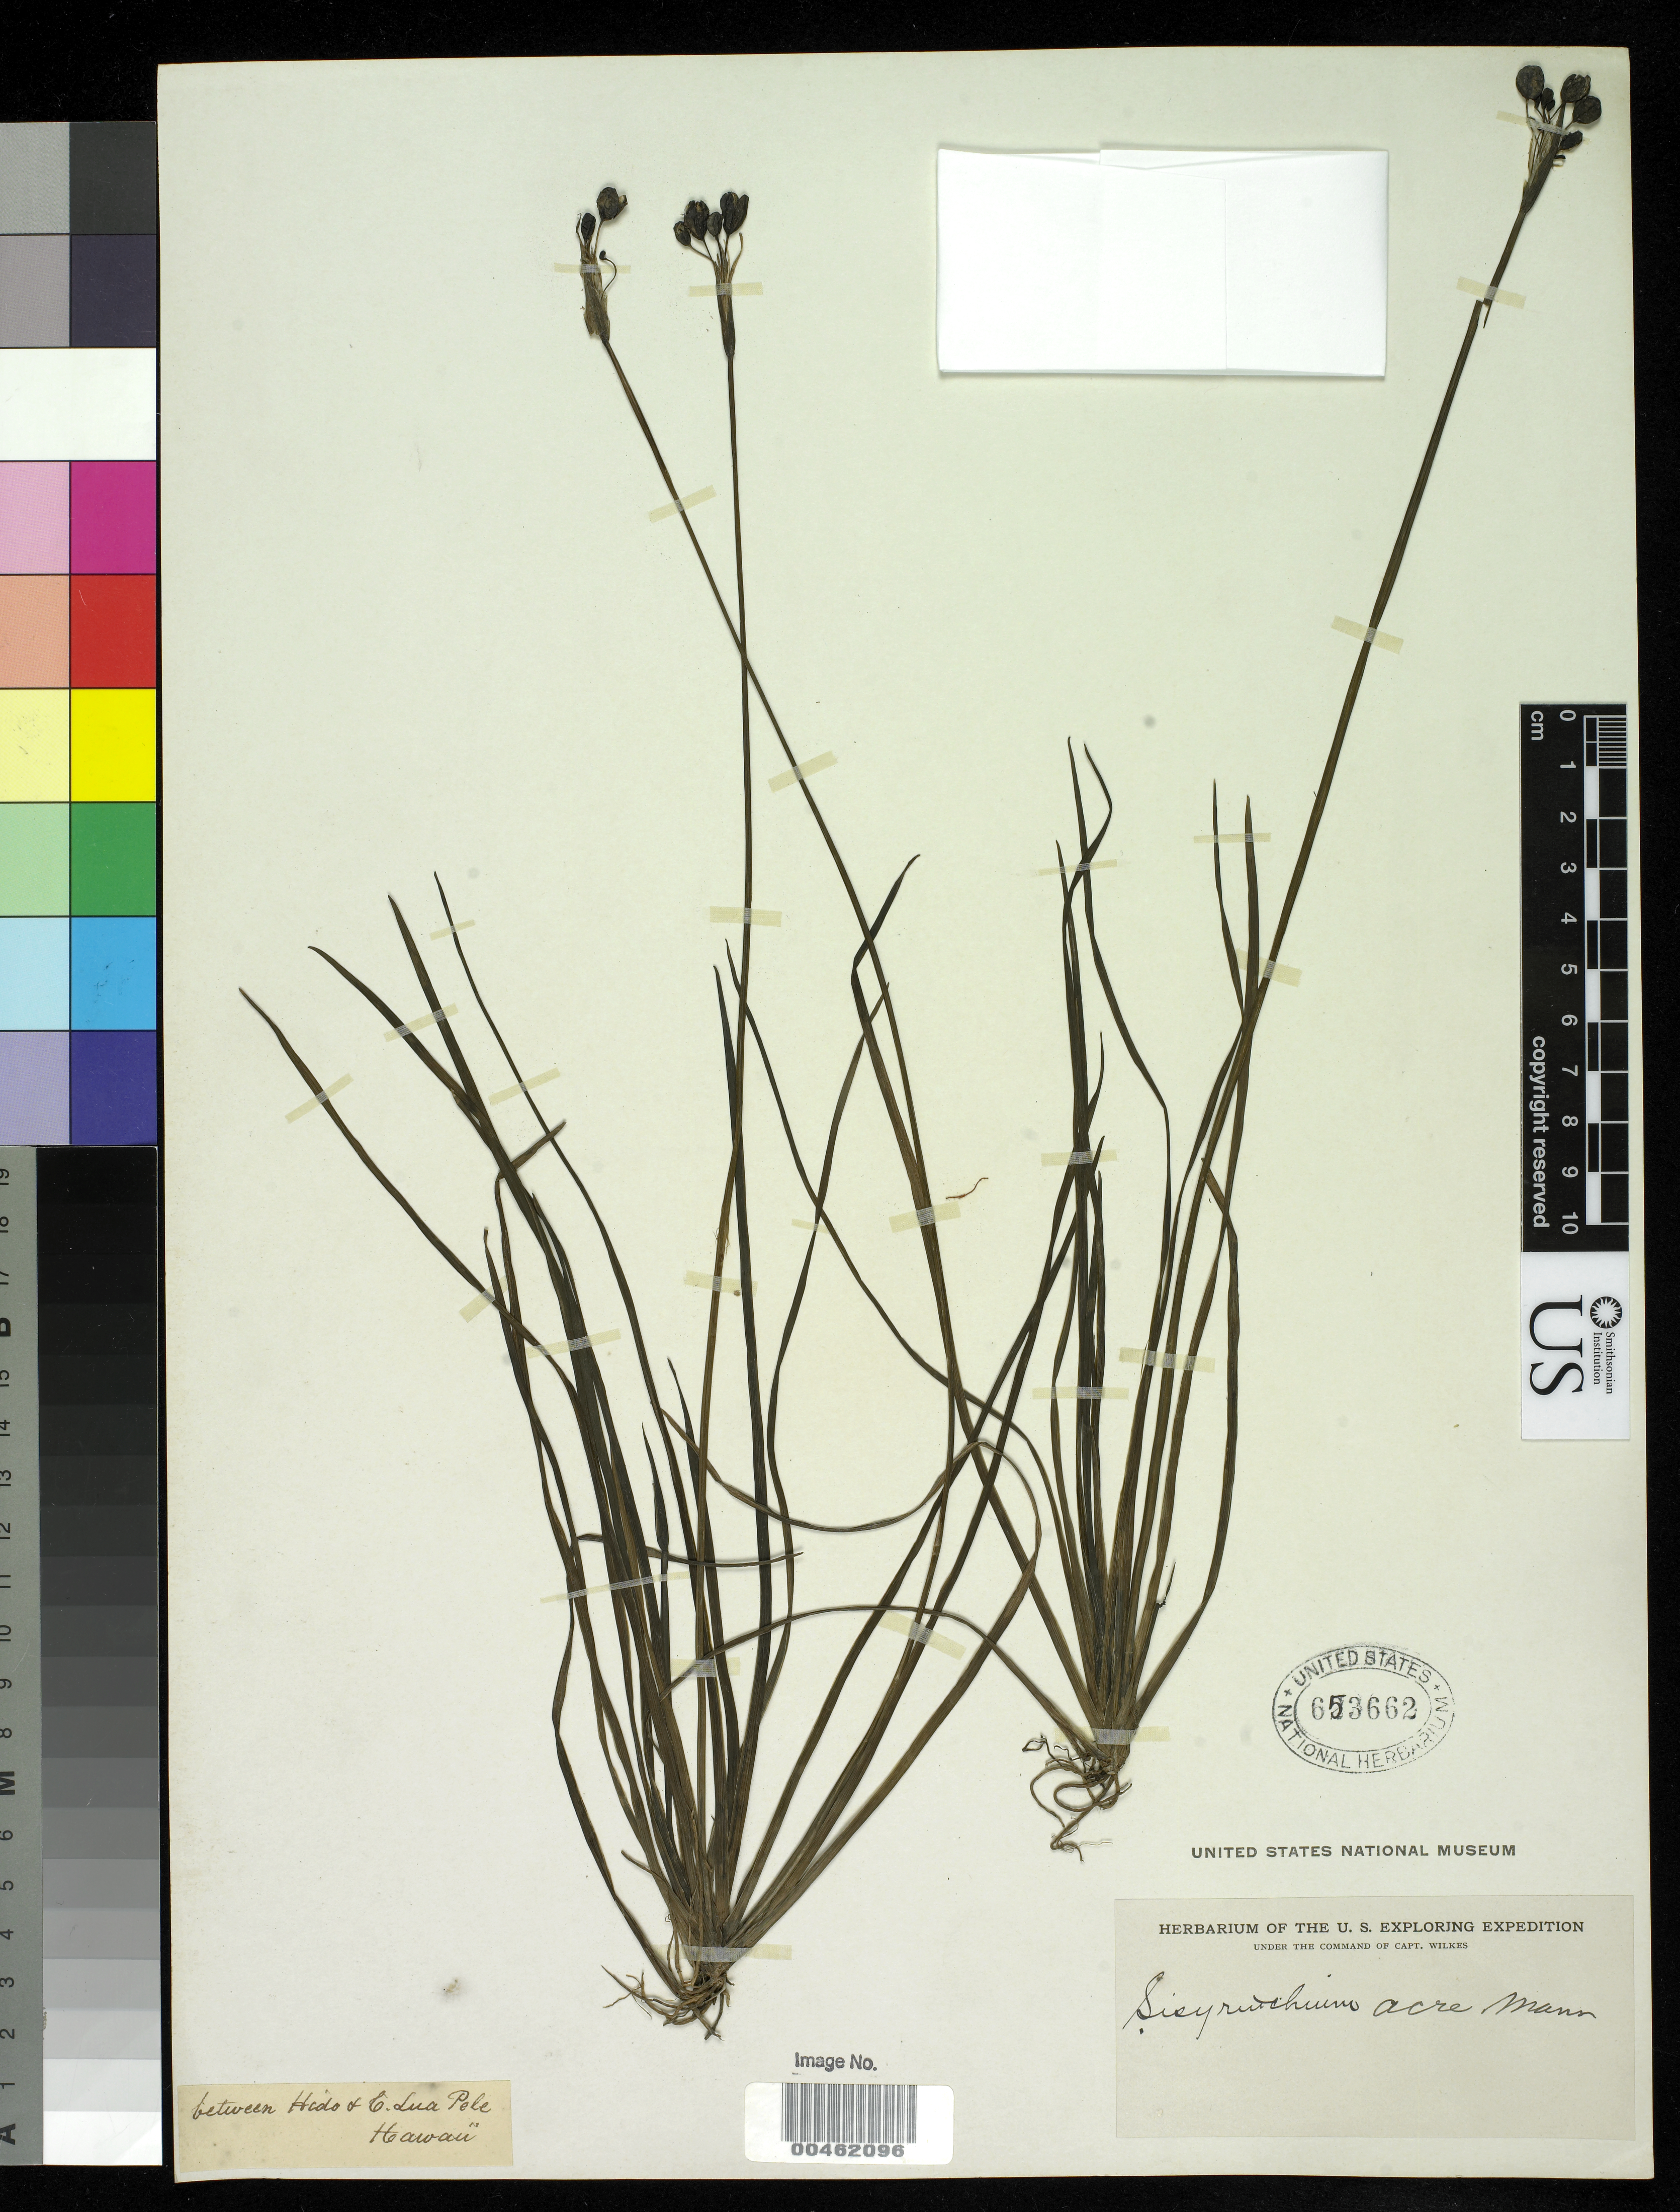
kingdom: Plantae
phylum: Tracheophyta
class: Liliopsida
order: Asparagales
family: Iridaceae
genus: Sisyrinchium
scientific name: Sisyrinchium acre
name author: H. Mann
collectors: Wilkes Explor. Exped.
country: United States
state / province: Hawaii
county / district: Hawaii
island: Hawaii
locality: Between Hido and E Lua Pele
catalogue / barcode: US 653662